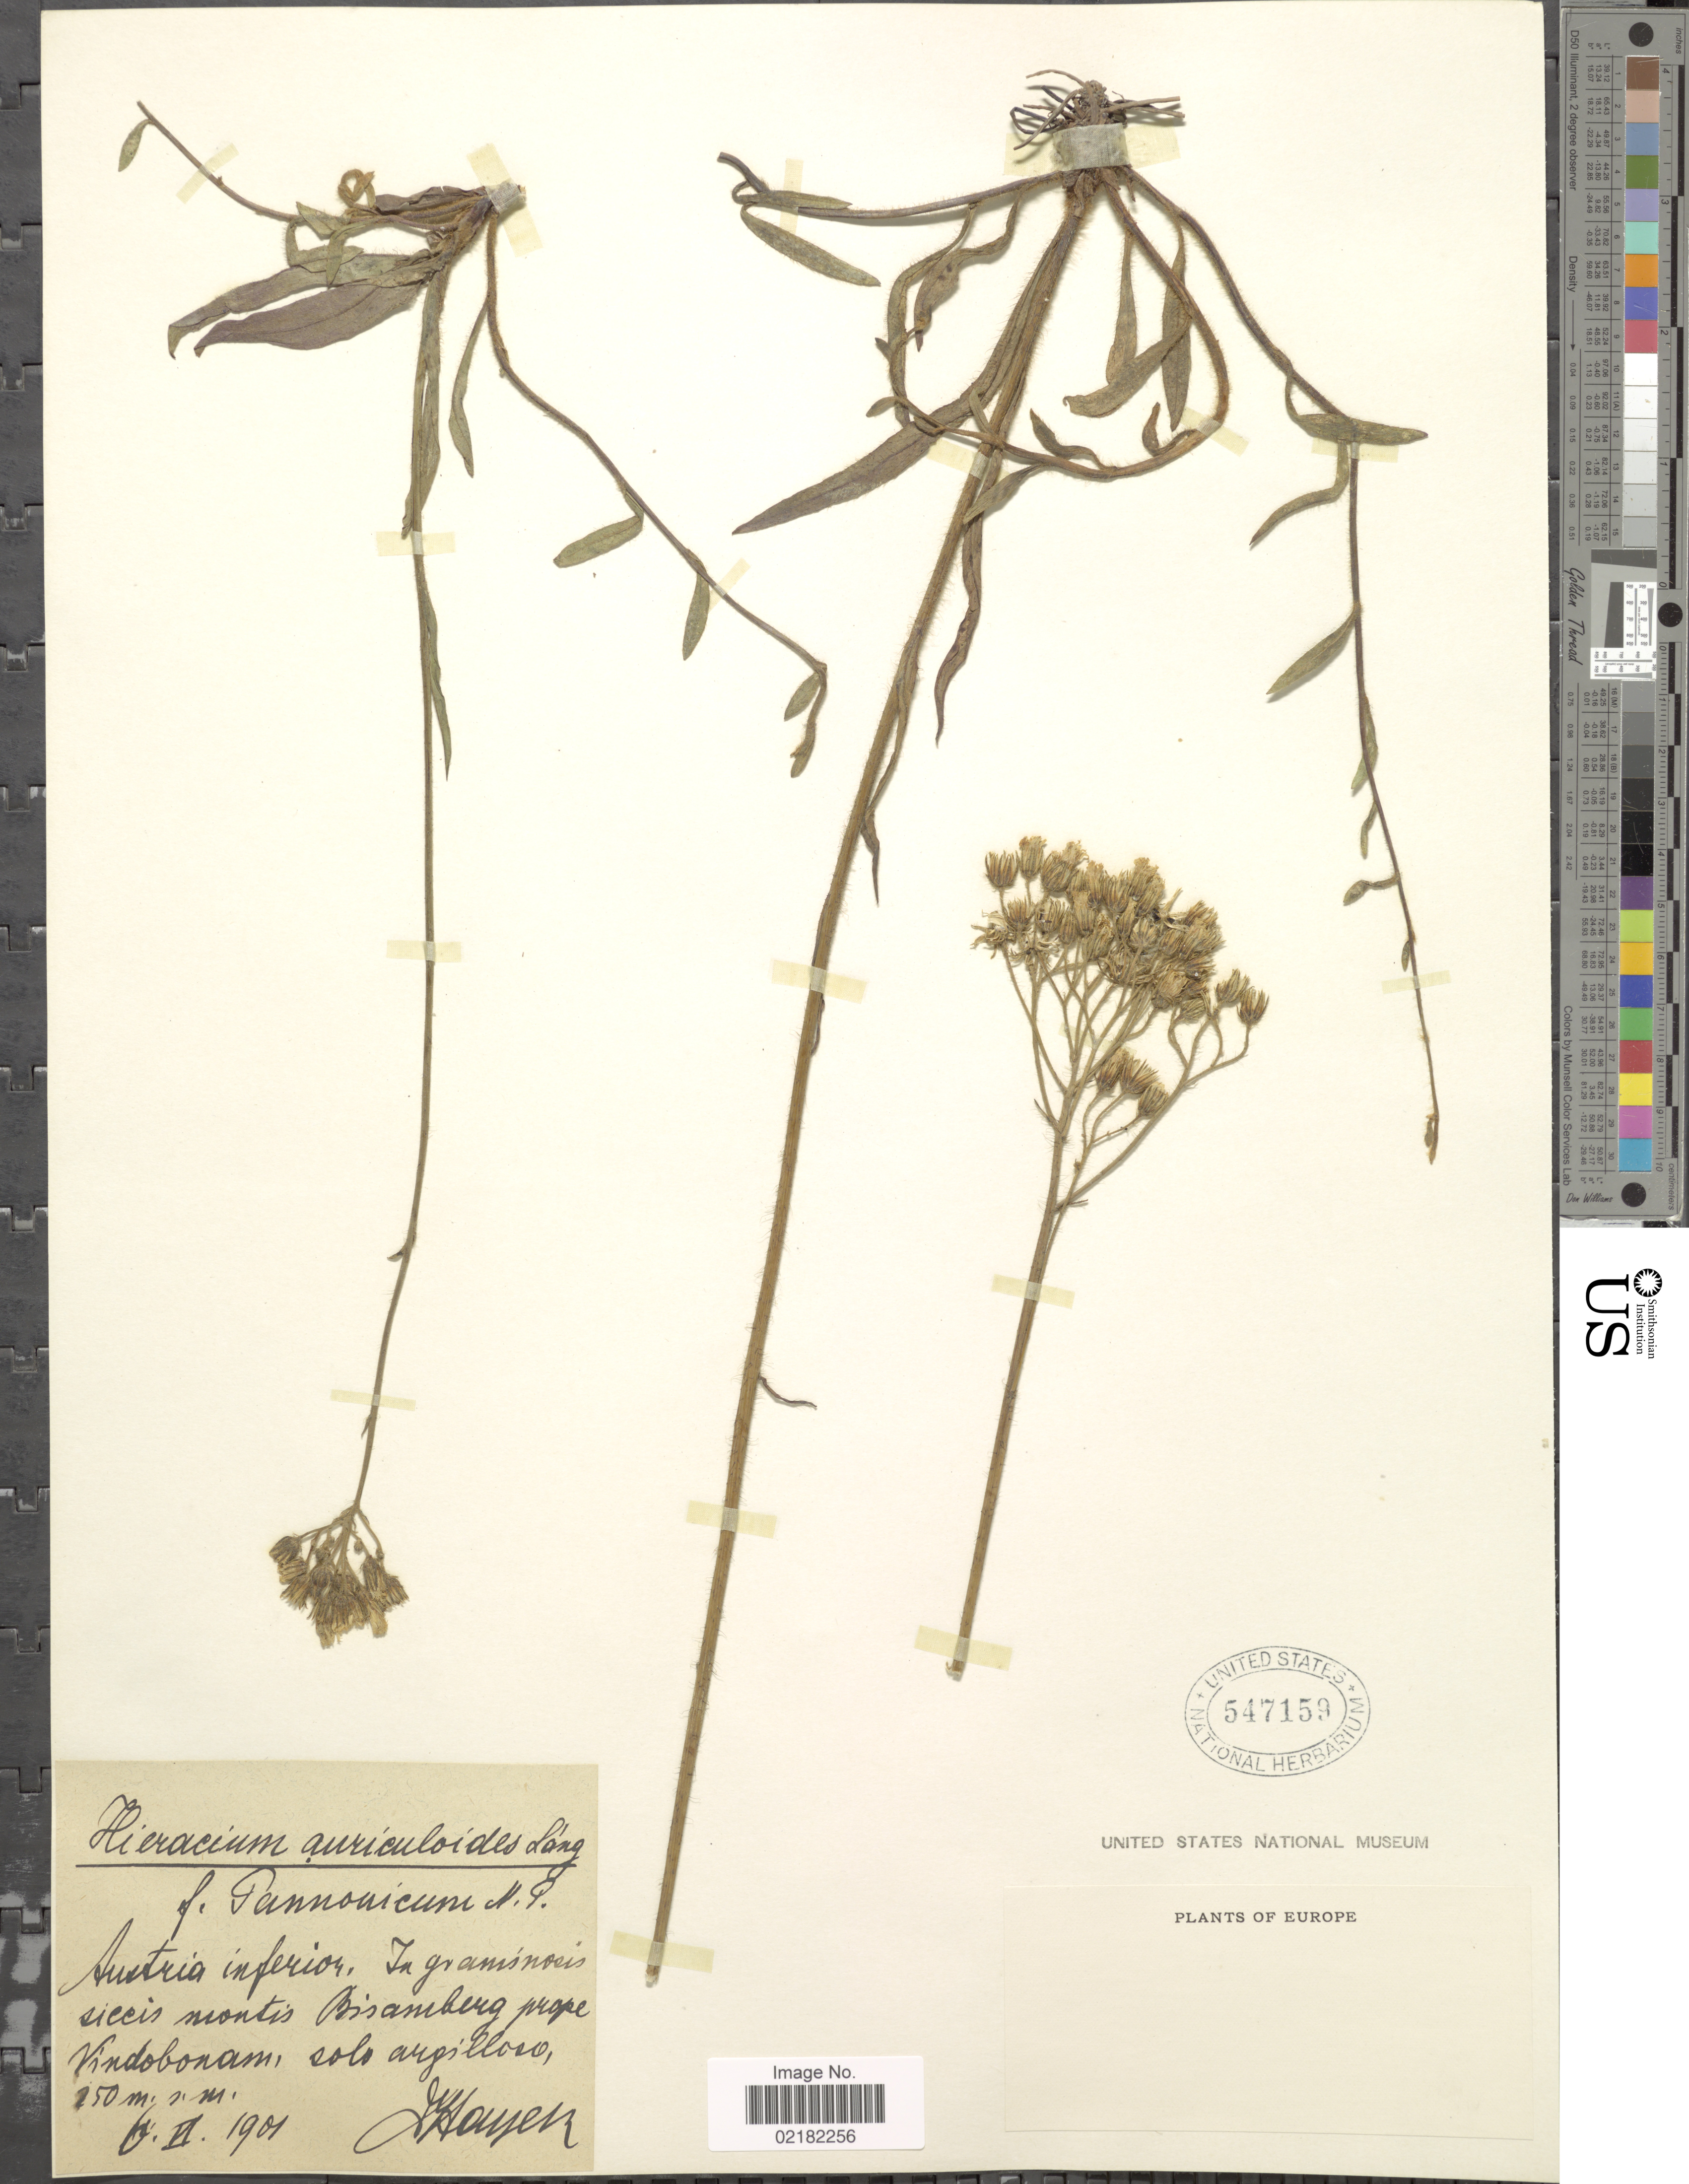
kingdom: Plantae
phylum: Tracheophyta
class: Magnoliopsida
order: Asterales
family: Asteraceae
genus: Pilosella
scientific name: Pilosella auriculoides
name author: (Láng) Arvet-Touvet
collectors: A. A. von Hayek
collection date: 1901-06-06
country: Austria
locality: Austria inferior, in graminosis siccis montis Bisamberg prope Vindobonam, solo argilloso. [interpreted]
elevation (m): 250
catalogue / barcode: US 547159